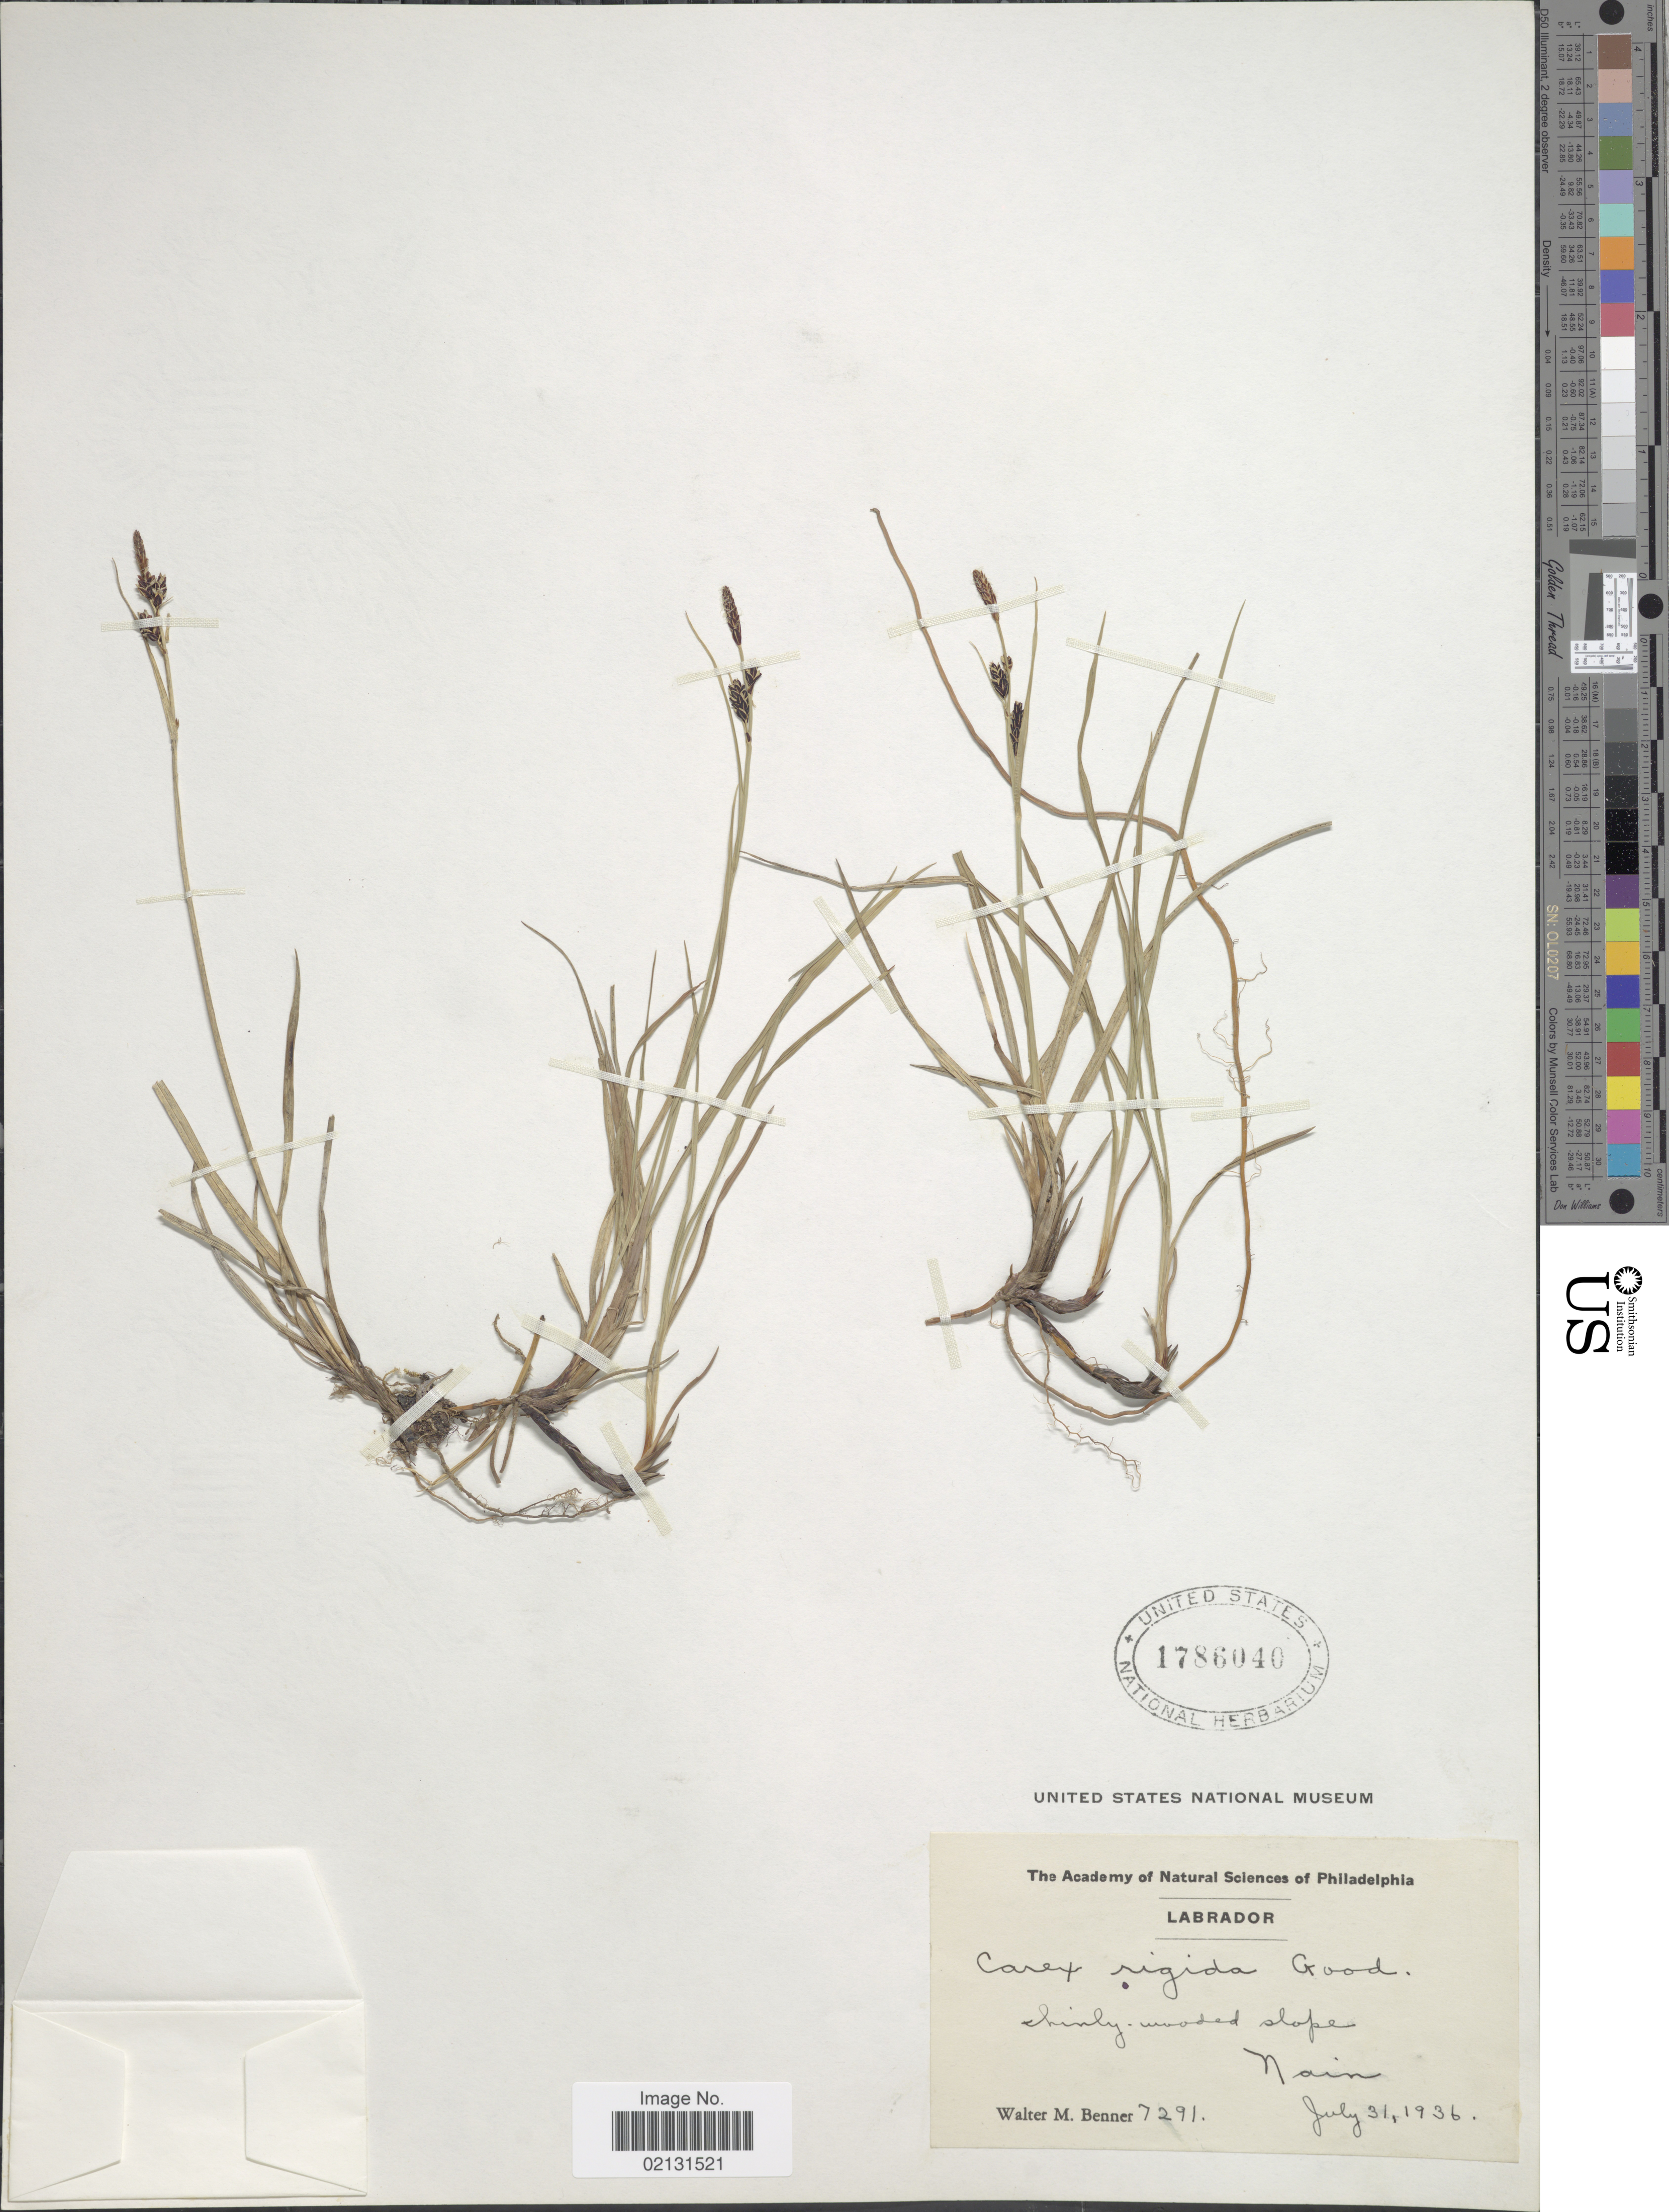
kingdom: Plantae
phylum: Tracheophyta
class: Liliopsida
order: Poales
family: Cyperaceae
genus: Carex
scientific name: Carex bigelowii subsp. bigelowii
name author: Torr. ex Schwein.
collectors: W. Benner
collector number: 7291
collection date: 1936-07-31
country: Canada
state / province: Newfoundland and Labrador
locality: Thinly - wooded slope, Nain, Labrador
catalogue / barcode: US 1786040